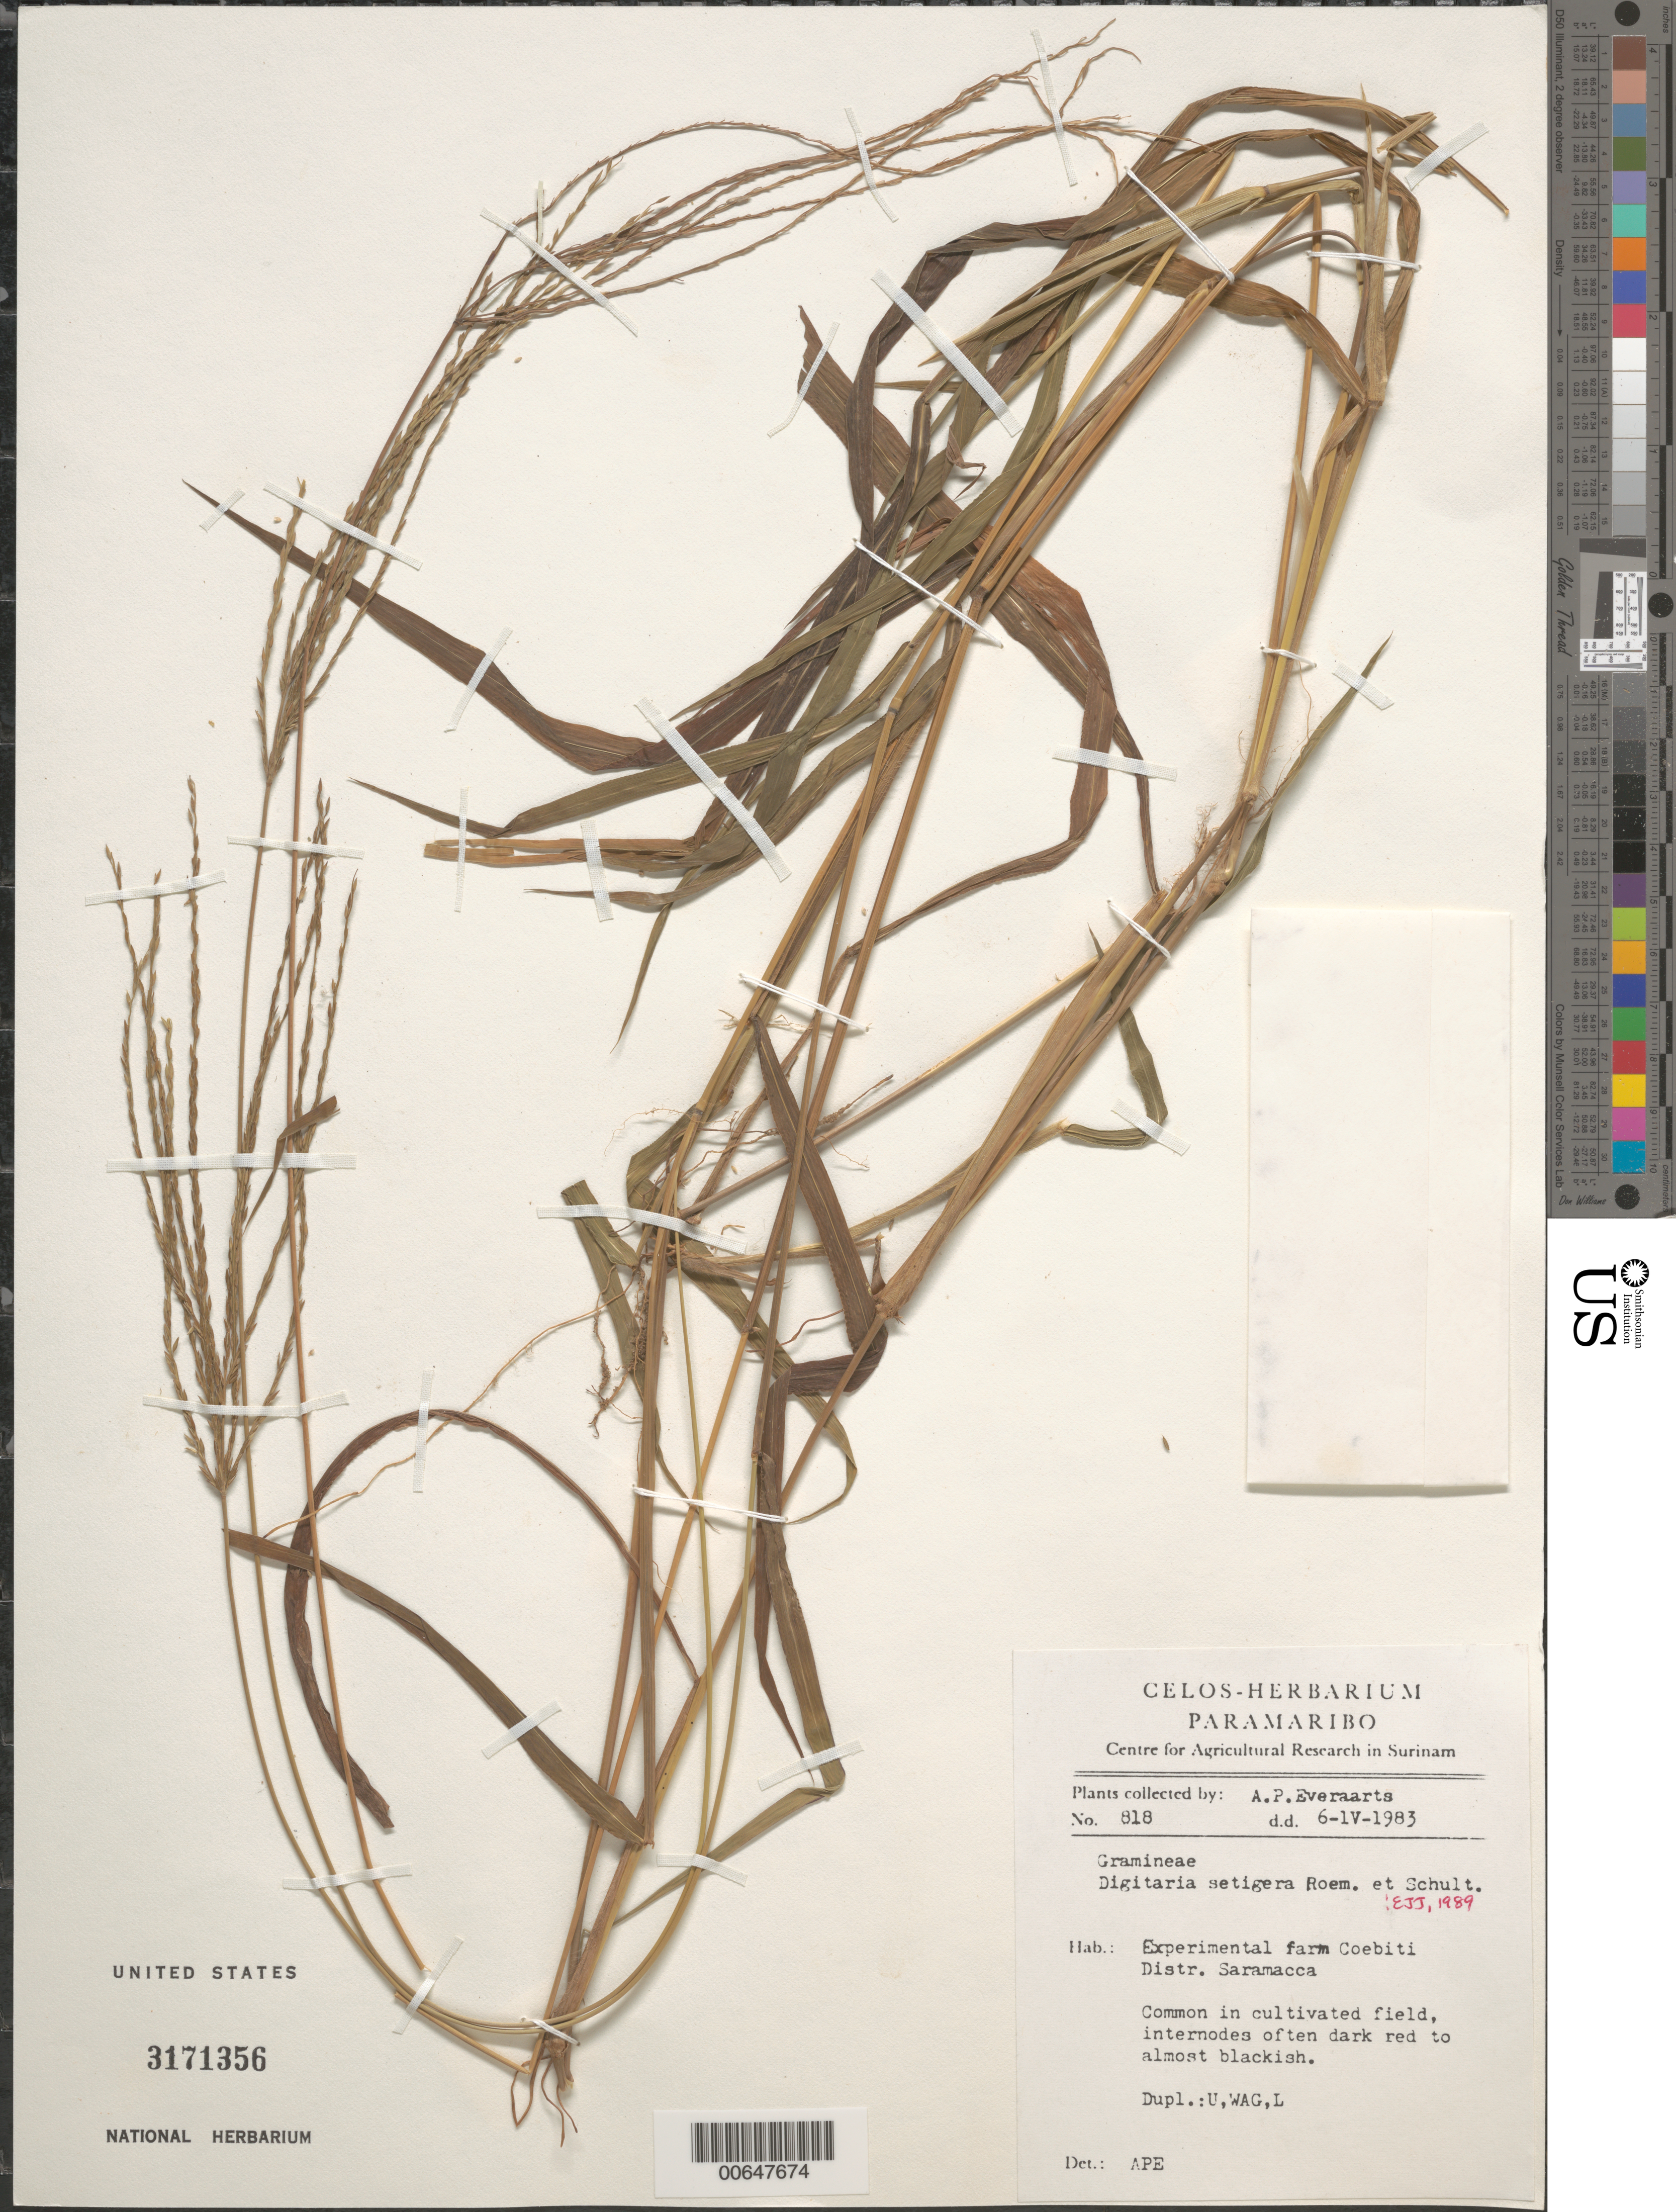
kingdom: Plantae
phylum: Tracheophyta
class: Liliopsida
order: Poales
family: Poaceae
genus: Digitaria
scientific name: Digitaria setigera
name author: Roth ex Roem. & Schult.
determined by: Judziewicz, E. J.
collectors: A. Everaarts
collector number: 818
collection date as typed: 6-Apr-83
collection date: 1983-04-06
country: Suriname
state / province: Saramacca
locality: Coebiti Experimental Farm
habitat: In cultivated field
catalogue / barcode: US 3171356